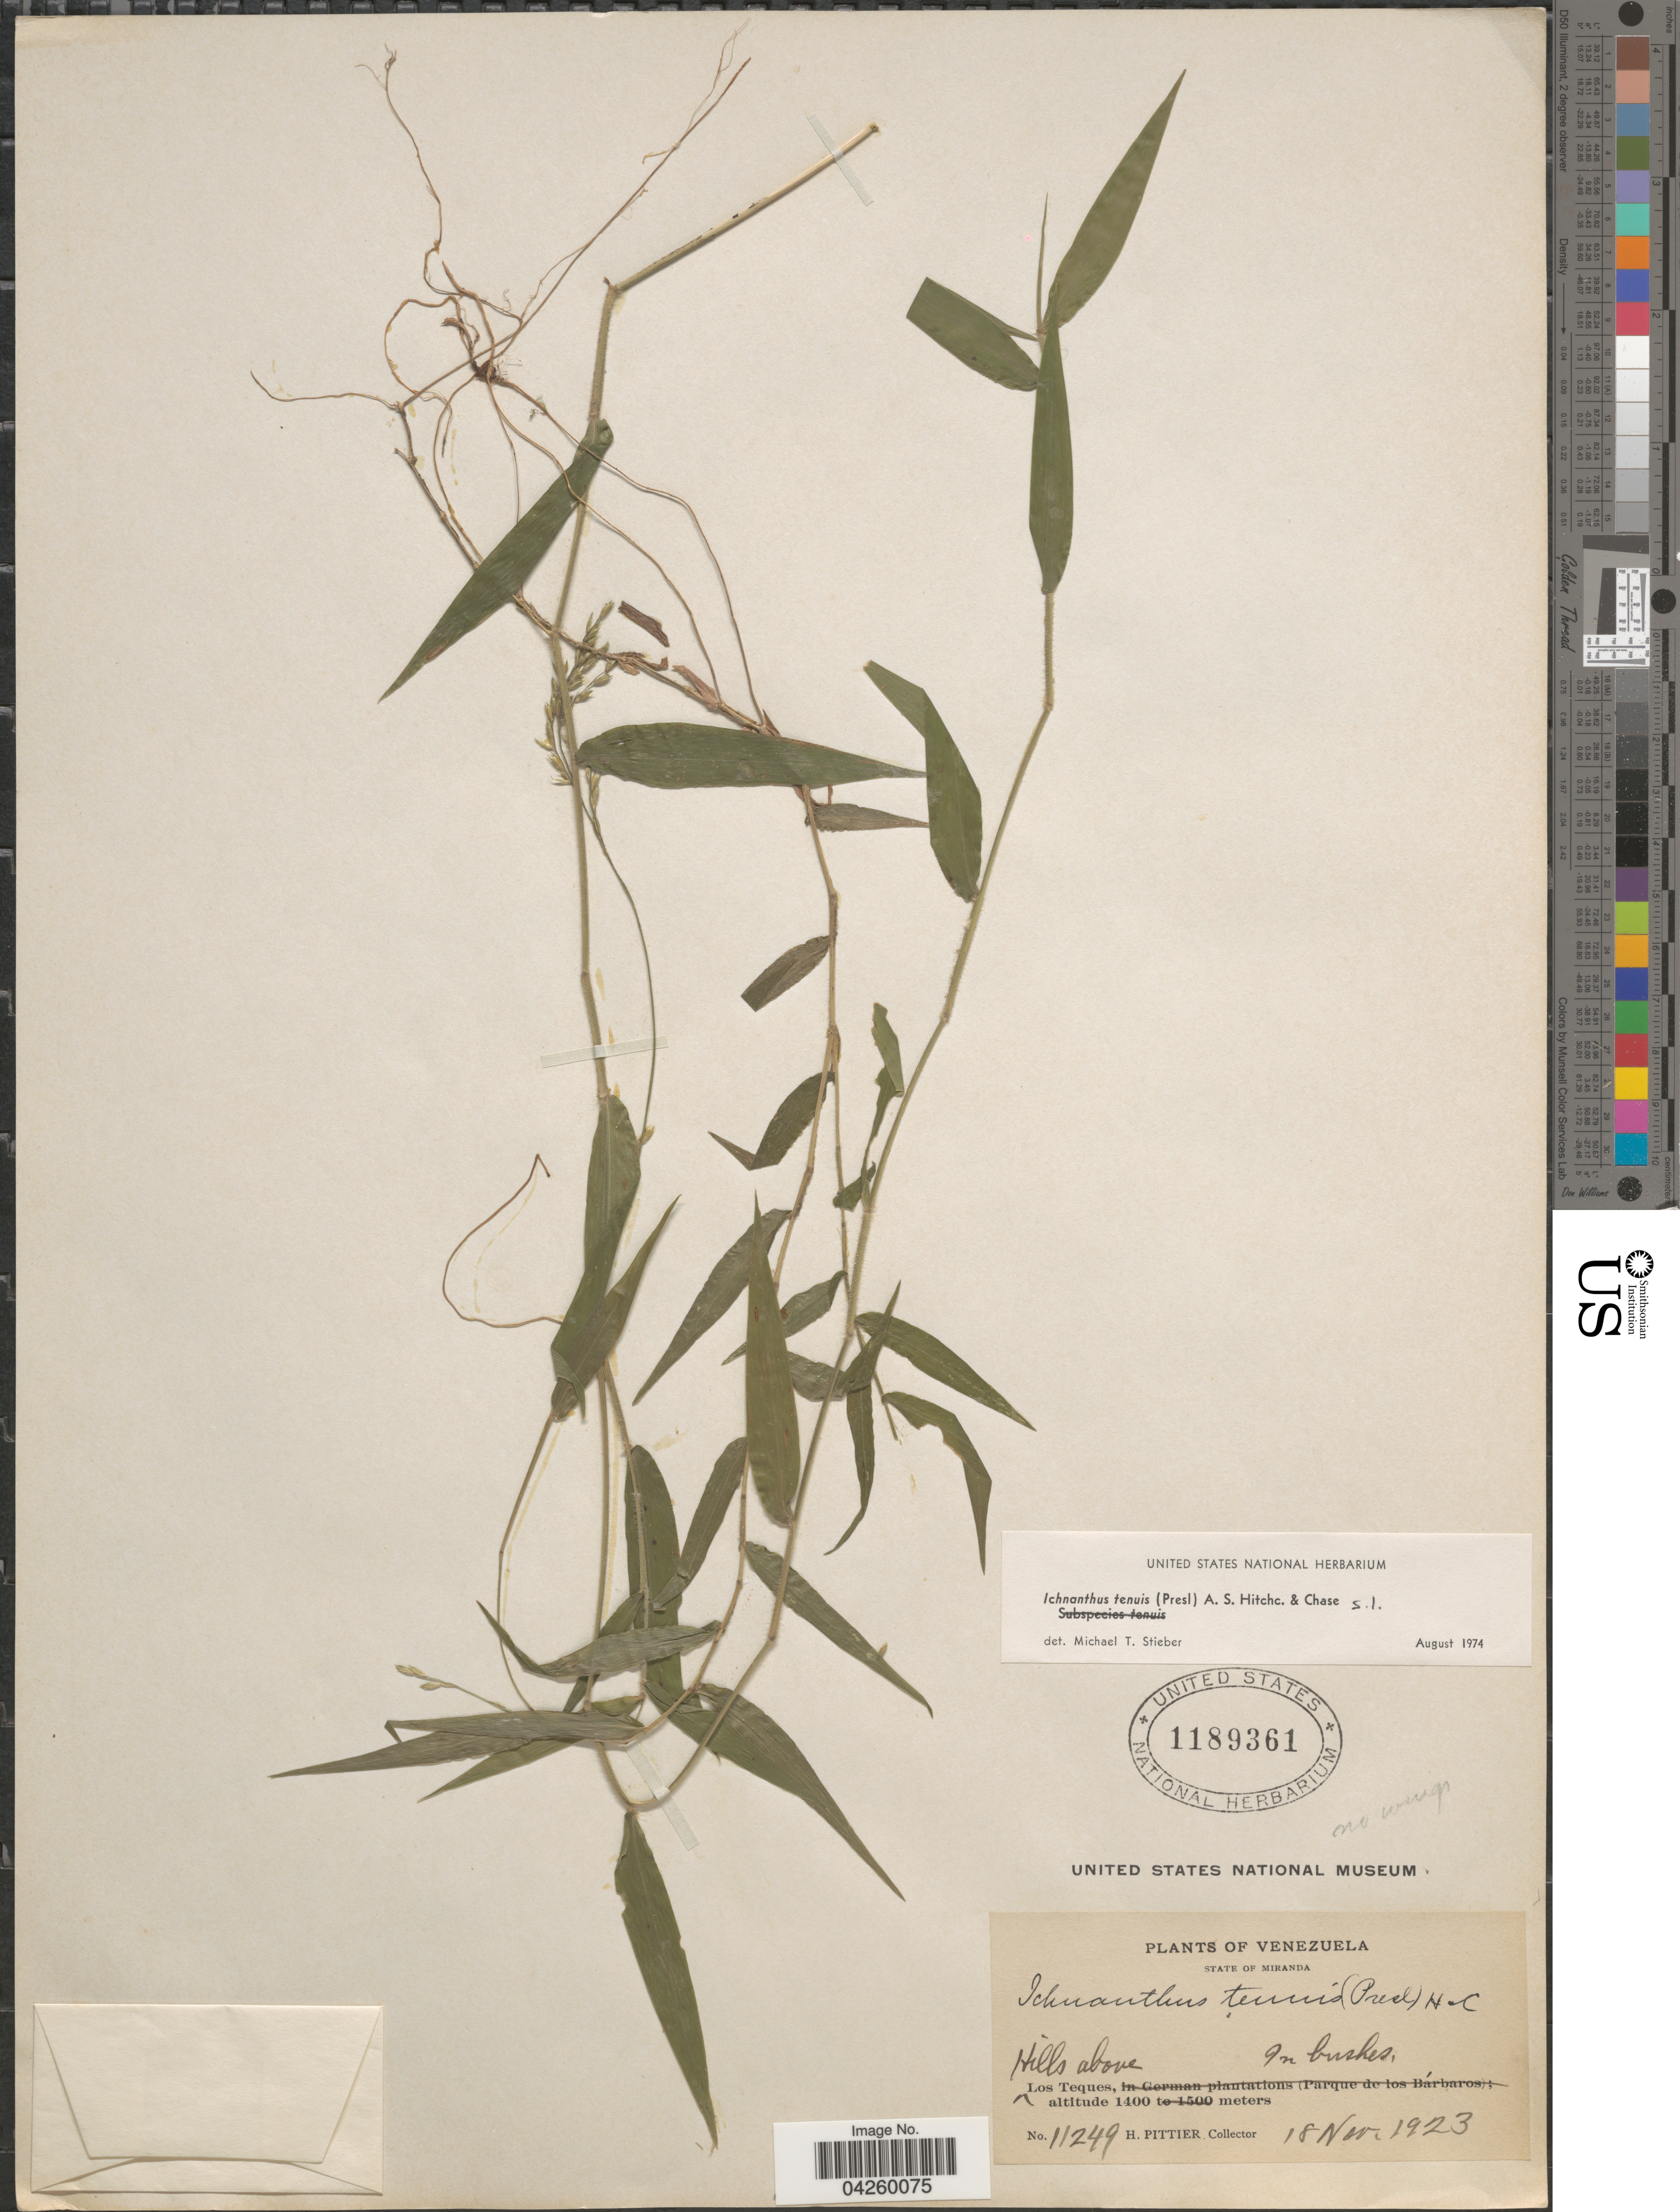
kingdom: Plantae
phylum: Tracheophyta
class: Liliopsida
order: Poales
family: Poaceae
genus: Ichnanthus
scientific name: Ichnanthus tenuis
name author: (J. Presl) Hitchc. & Chase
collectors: H. F. Pittier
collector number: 11249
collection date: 1923-11-18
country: Venezuela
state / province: Miranda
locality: Hills above Los Teques.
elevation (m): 1400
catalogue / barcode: US 1189361